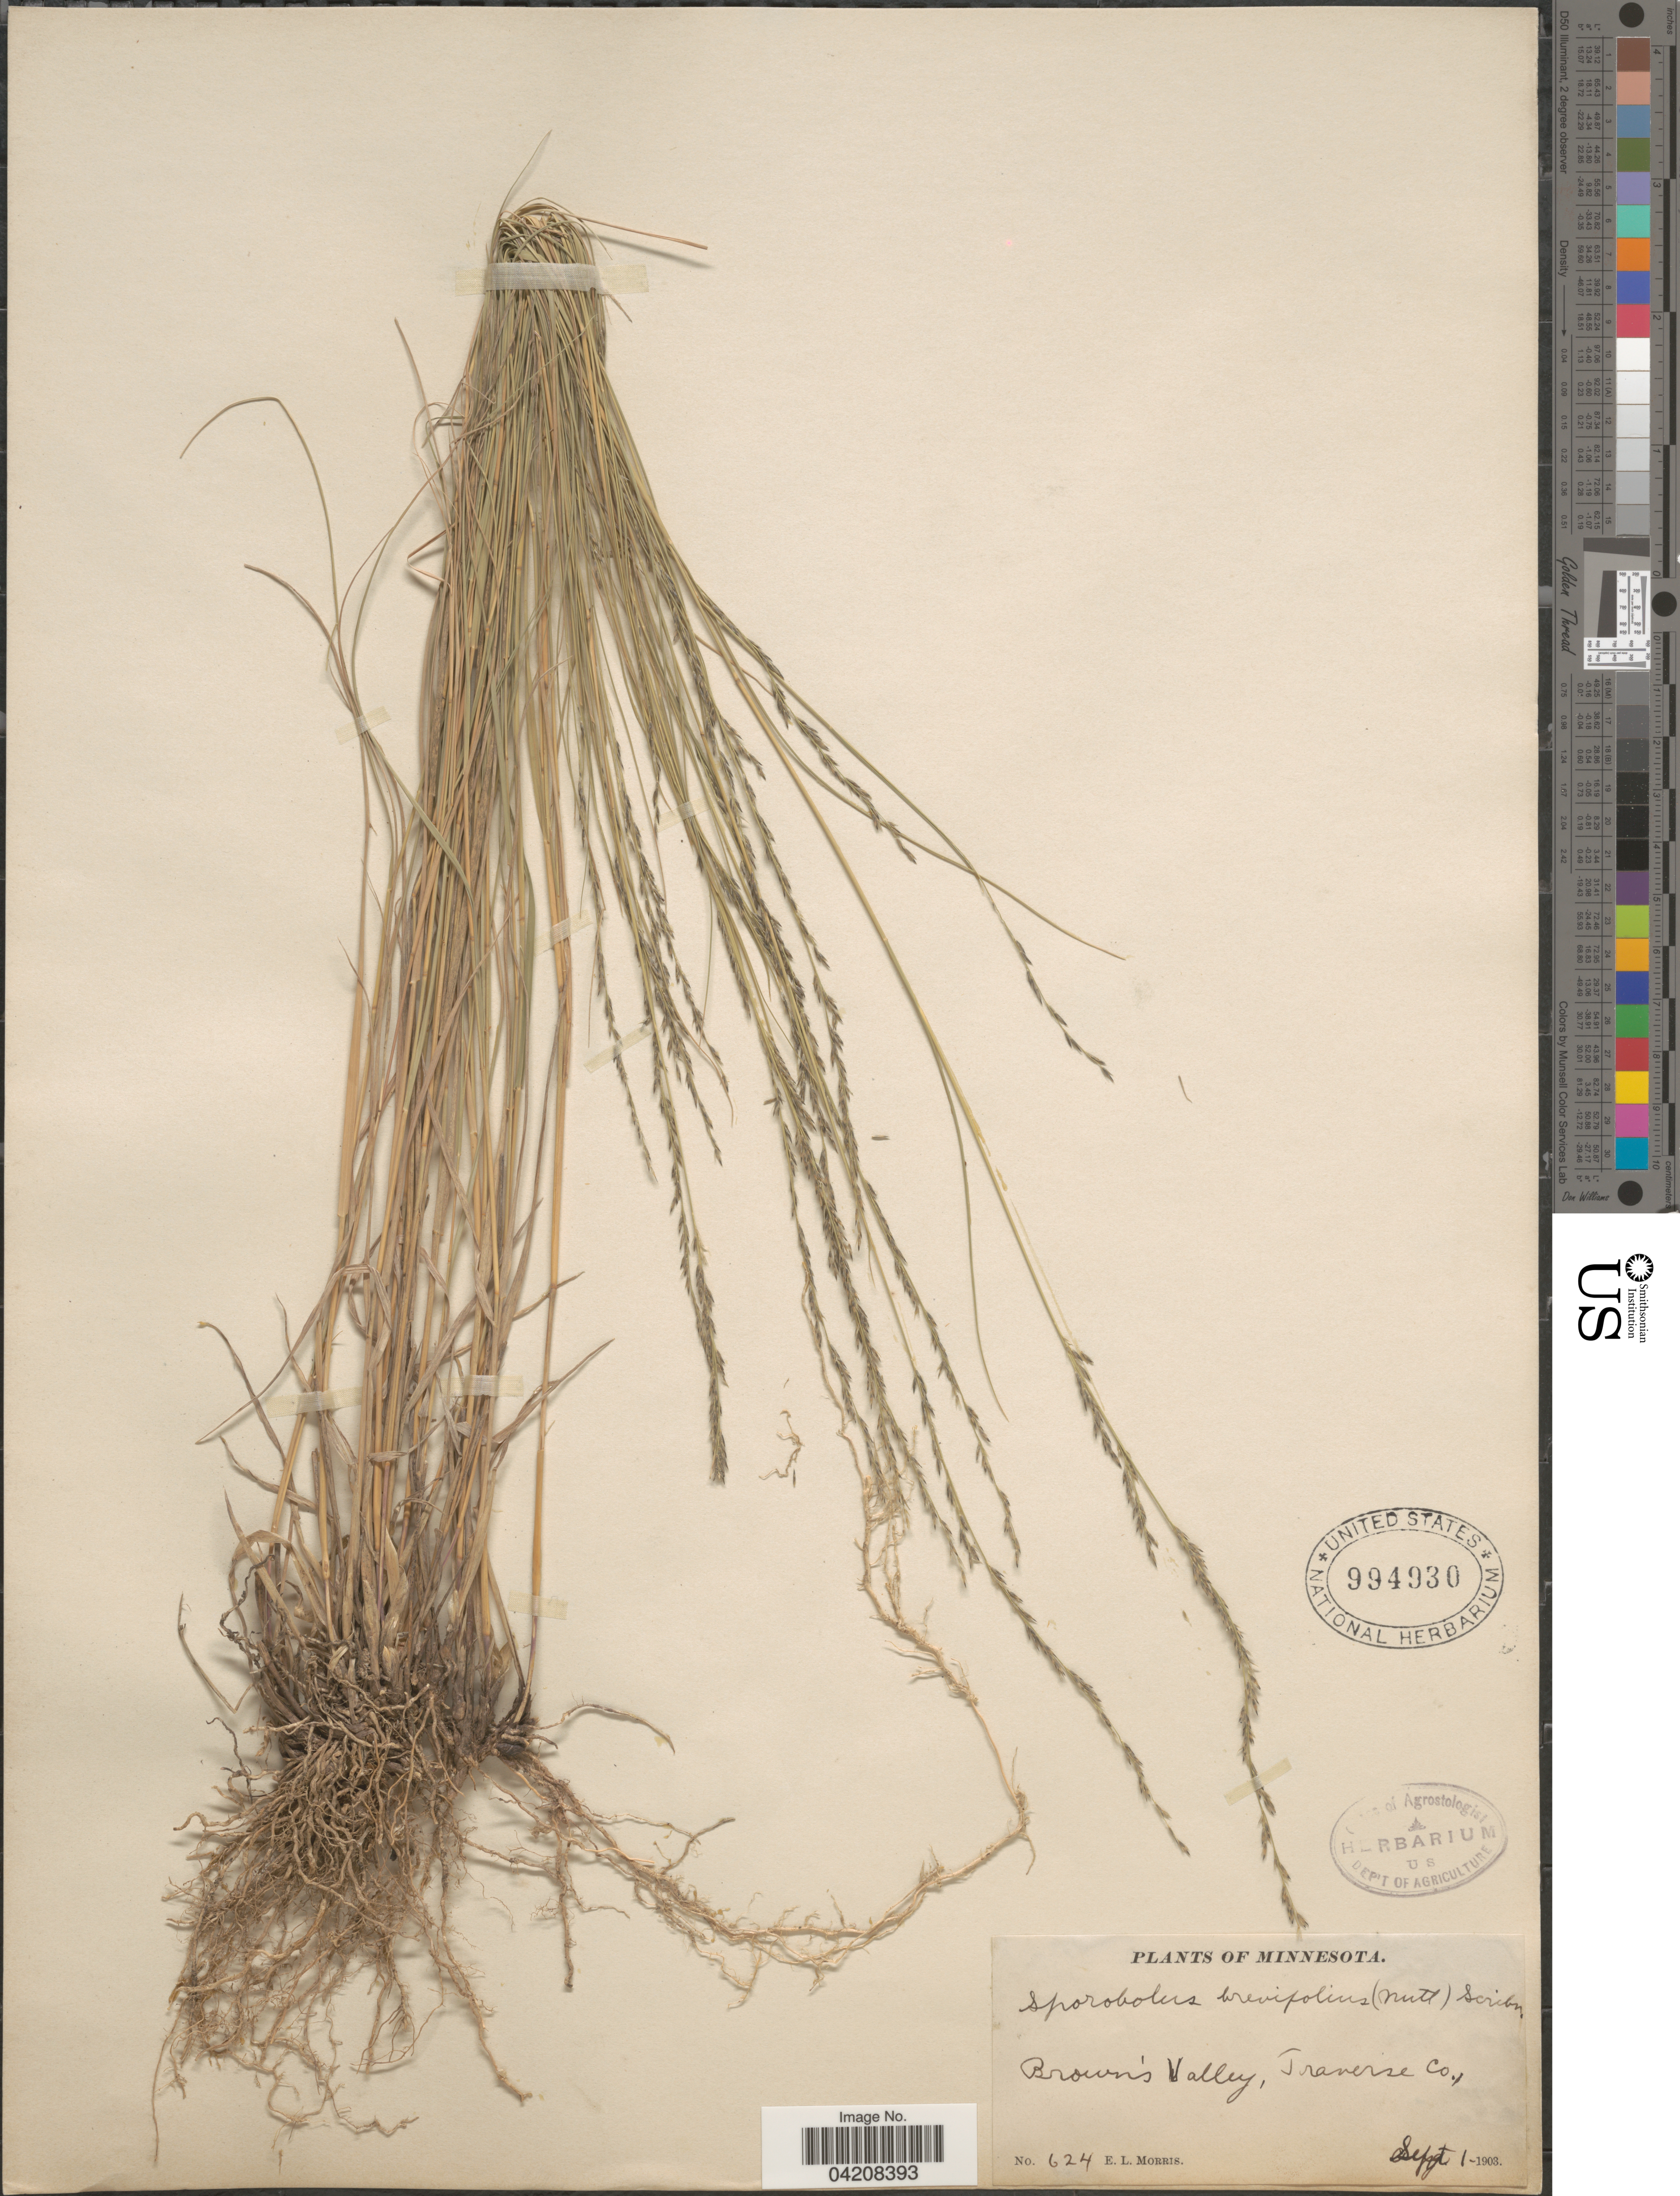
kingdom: Plantae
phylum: Tracheophyta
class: Liliopsida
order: Poales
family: Poaceae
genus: Muhlenbergia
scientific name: Muhlenbergia cuspidata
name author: (Torr. ex Hook.) Rydb.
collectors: E. Morris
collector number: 624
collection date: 1903-09-01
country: United States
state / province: Minnesota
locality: Brown's Valley, Traverse Co.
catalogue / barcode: US 994930